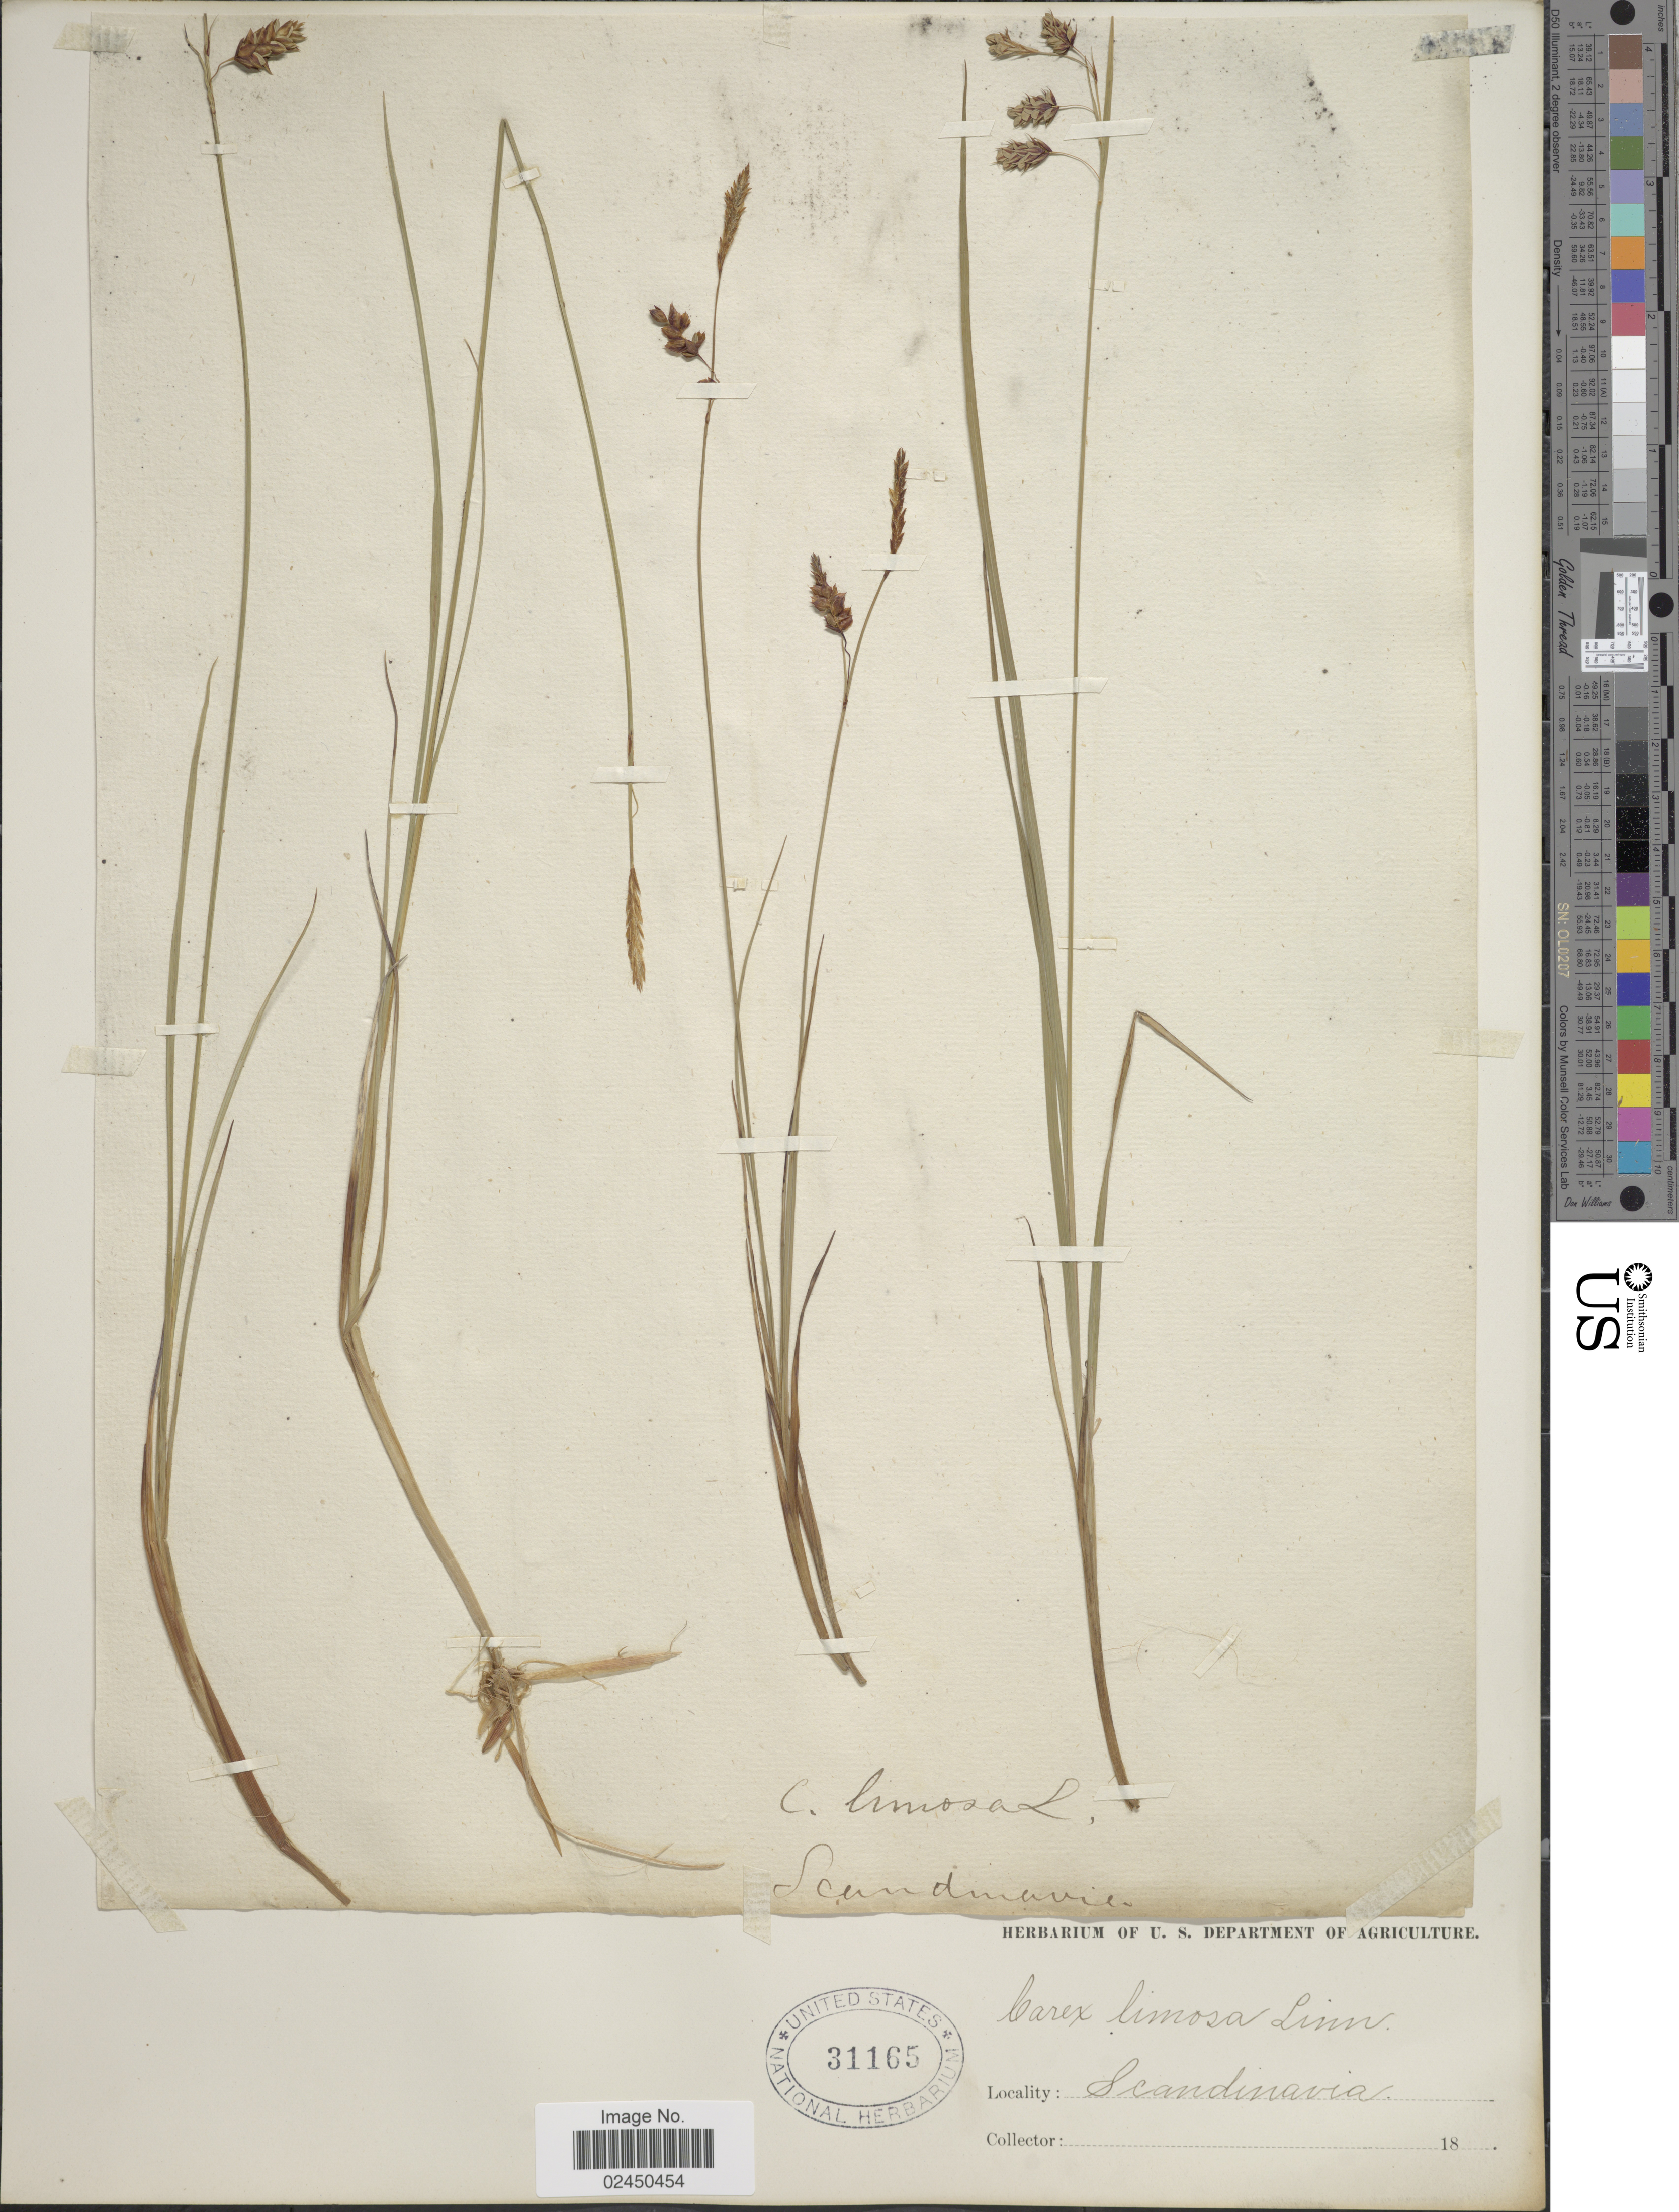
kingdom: Plantae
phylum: Tracheophyta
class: Liliopsida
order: Poales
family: Cyperaceae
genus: Carex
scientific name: Carex limosa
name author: L.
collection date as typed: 18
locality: Scandinavia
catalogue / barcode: US 31165